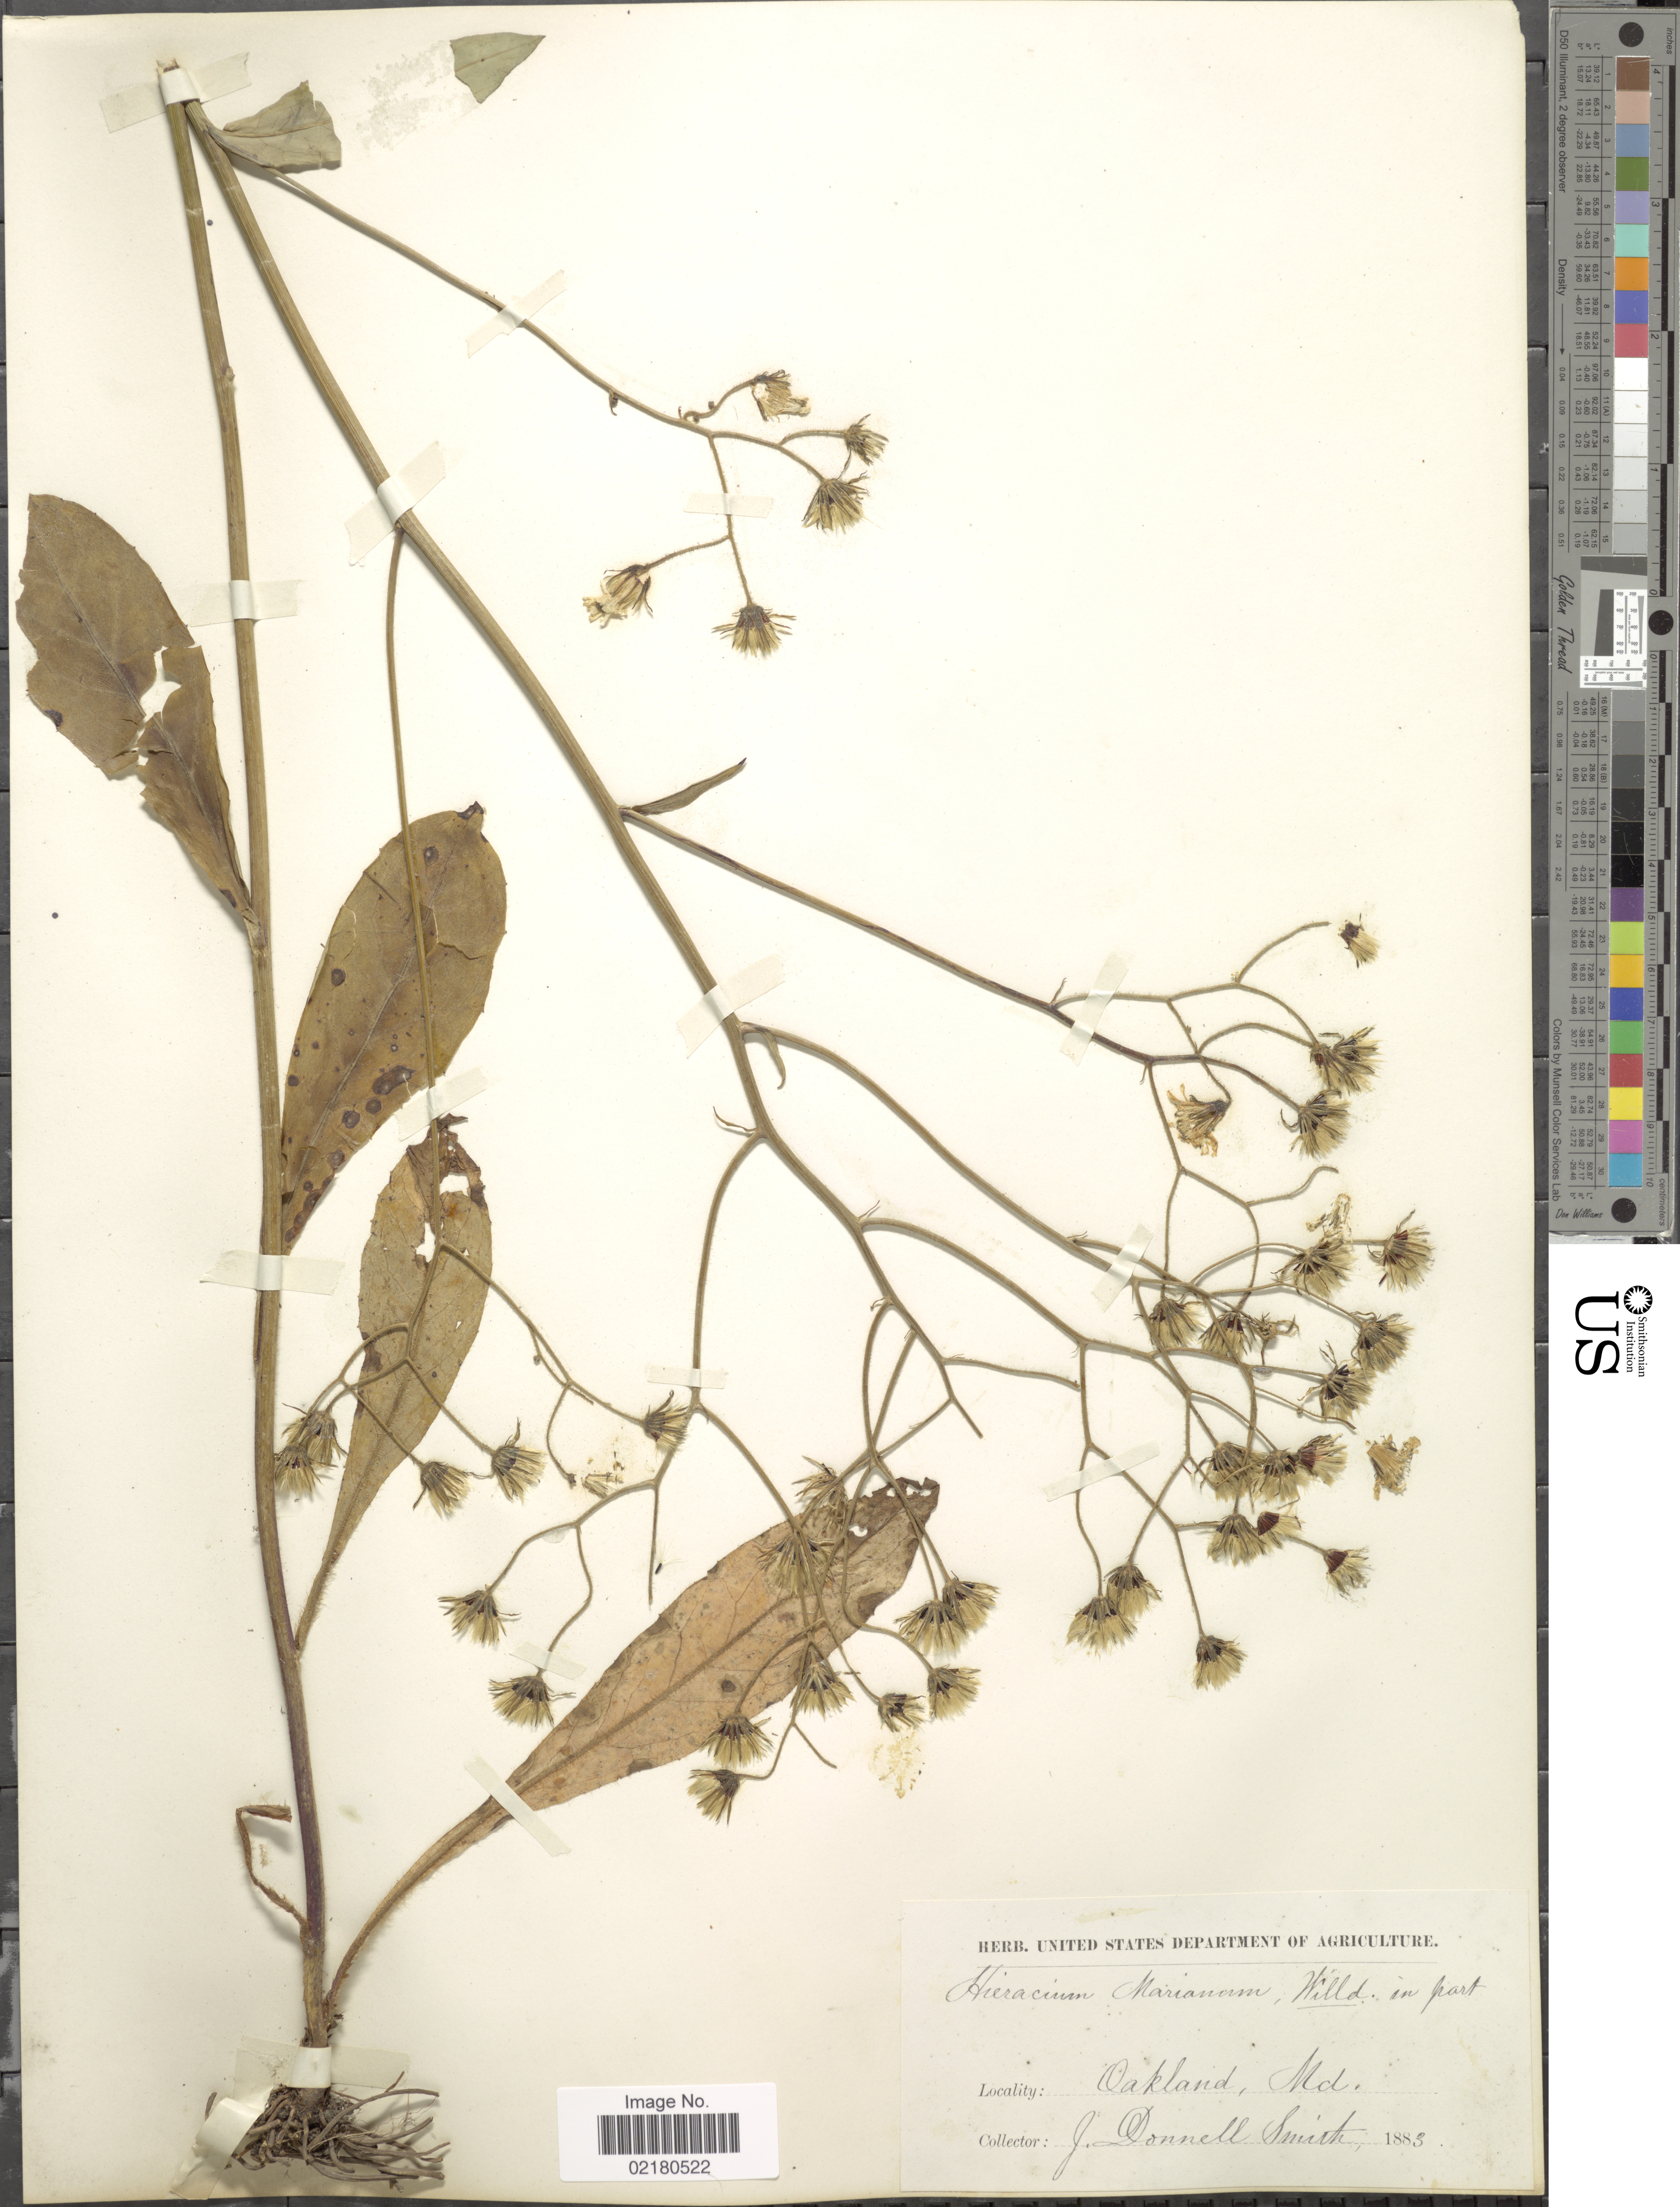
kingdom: Plantae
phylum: Tracheophyta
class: Magnoliopsida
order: Asterales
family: Asteraceae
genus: Hieracium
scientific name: Hieracium marianum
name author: Willd.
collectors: J. Donnell Smith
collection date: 1883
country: United States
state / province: Maryland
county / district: Garrett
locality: Oakland